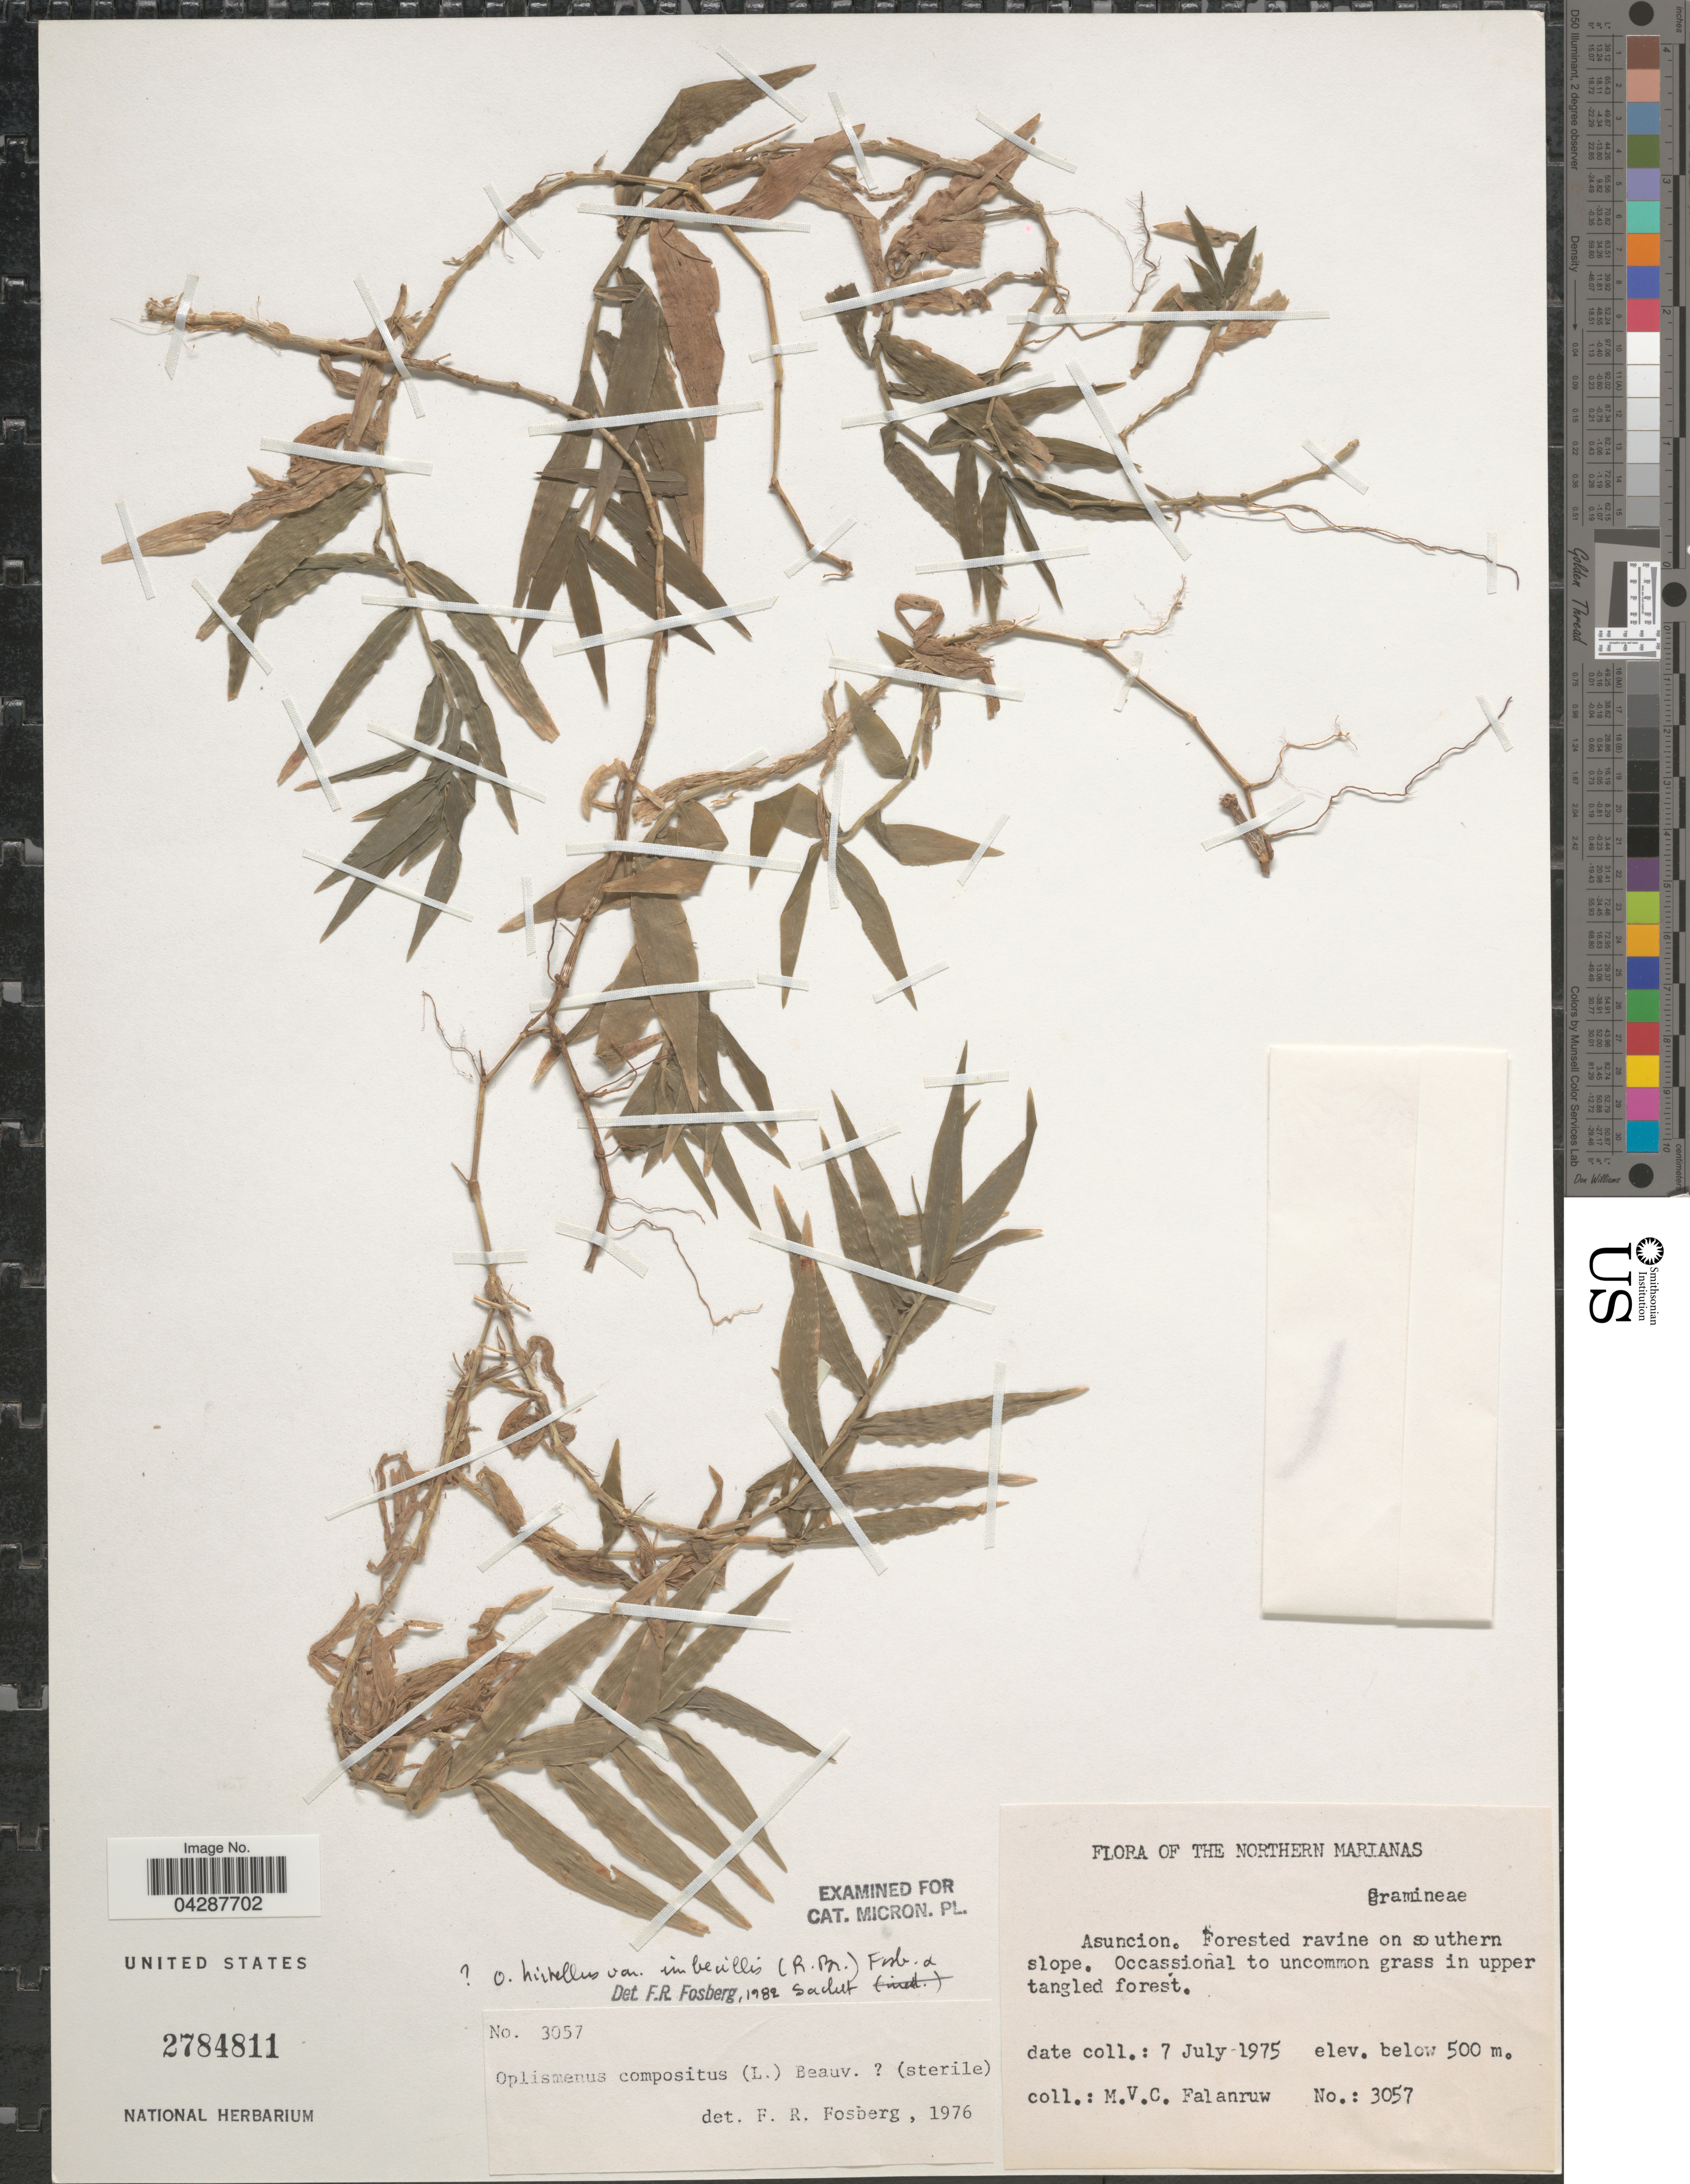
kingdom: Plantae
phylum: Tracheophyta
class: Liliopsida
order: Poales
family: Poaceae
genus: Oplismenus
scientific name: Oplismenus hirtellus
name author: (L.) P. Beauv.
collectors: M. V. Falanruw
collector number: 3057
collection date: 1975-07-07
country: Northern Mariana Islands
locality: The Northern Marianas. Asuncion. Forested ravine on southern slope.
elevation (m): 500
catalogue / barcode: US 2784811